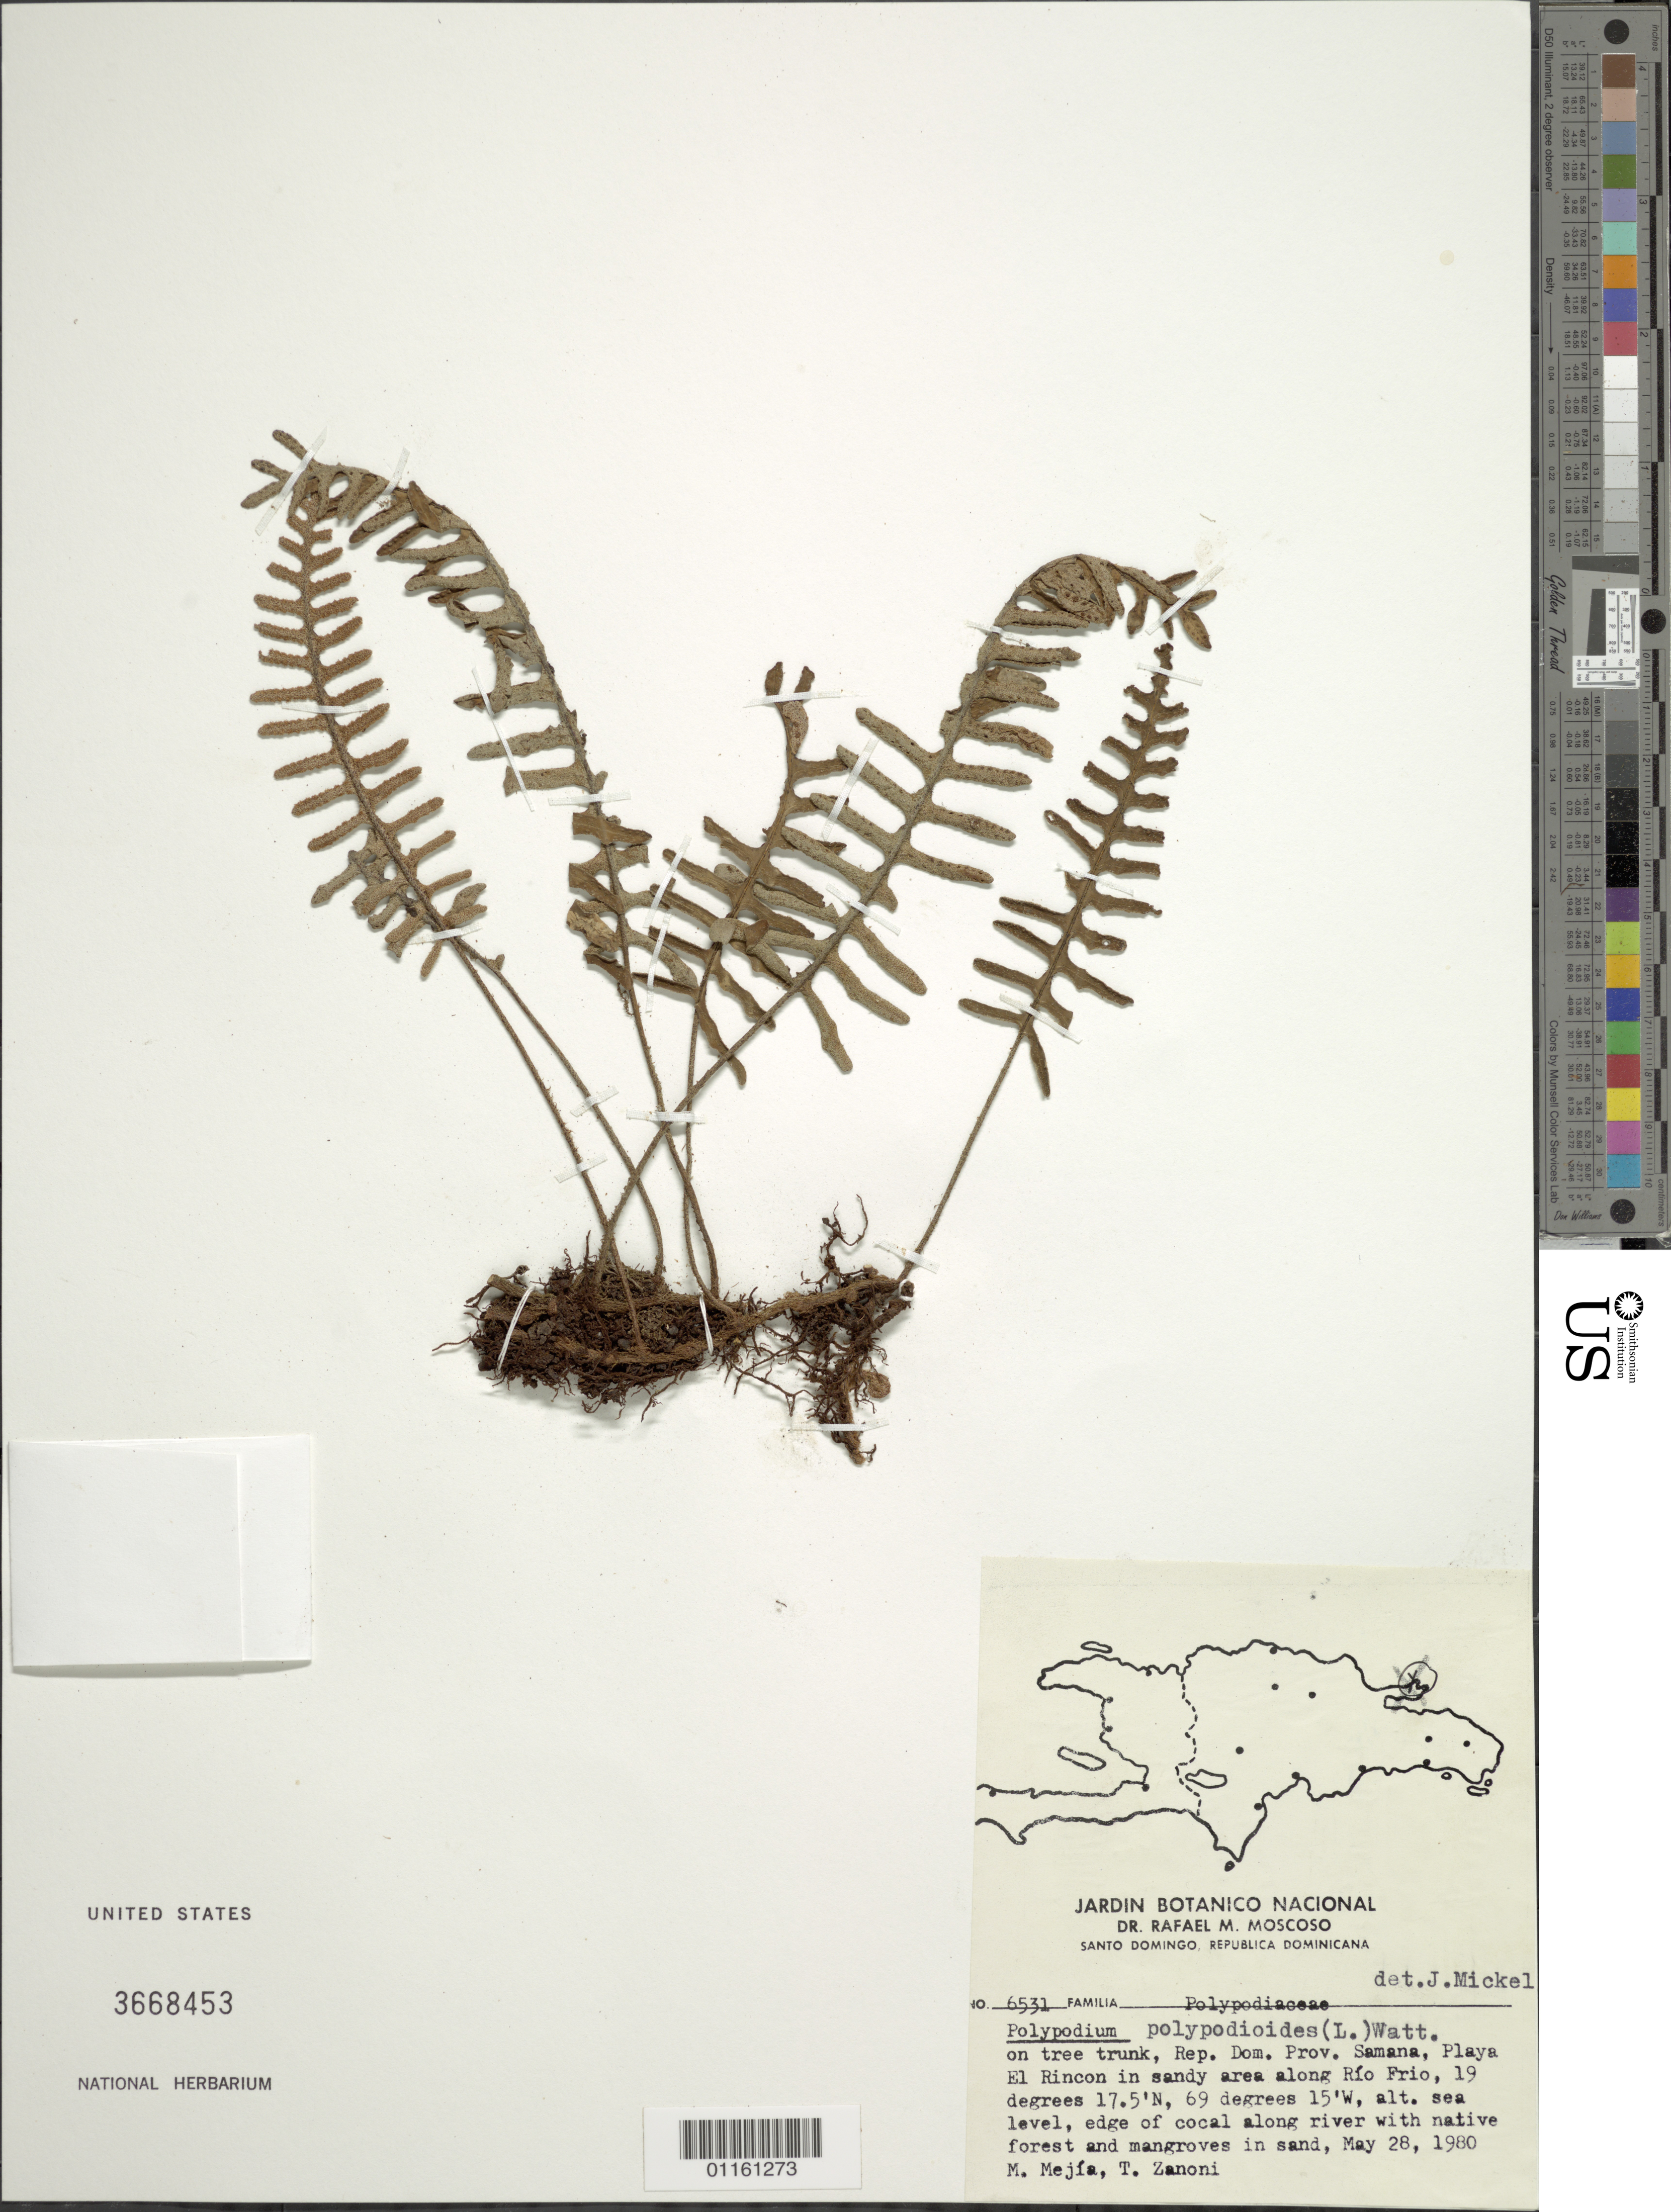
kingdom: Plantae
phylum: Tracheophyta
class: Polypodiopsida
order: Polypodiales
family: Polypodiaceae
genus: Pleopeltis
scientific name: Pleopeltis polypodioides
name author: (L.) E.G. Andrews & Windham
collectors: M. Mejfa & T. A. Zanoni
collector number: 6531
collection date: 1980-05-28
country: Dominican Republic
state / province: Samana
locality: Playa El Rincon in sandy area along Rio Frio.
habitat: Edge of cocal along river with native forest and mangroves in sand. On tree trunk.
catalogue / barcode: US 3668453